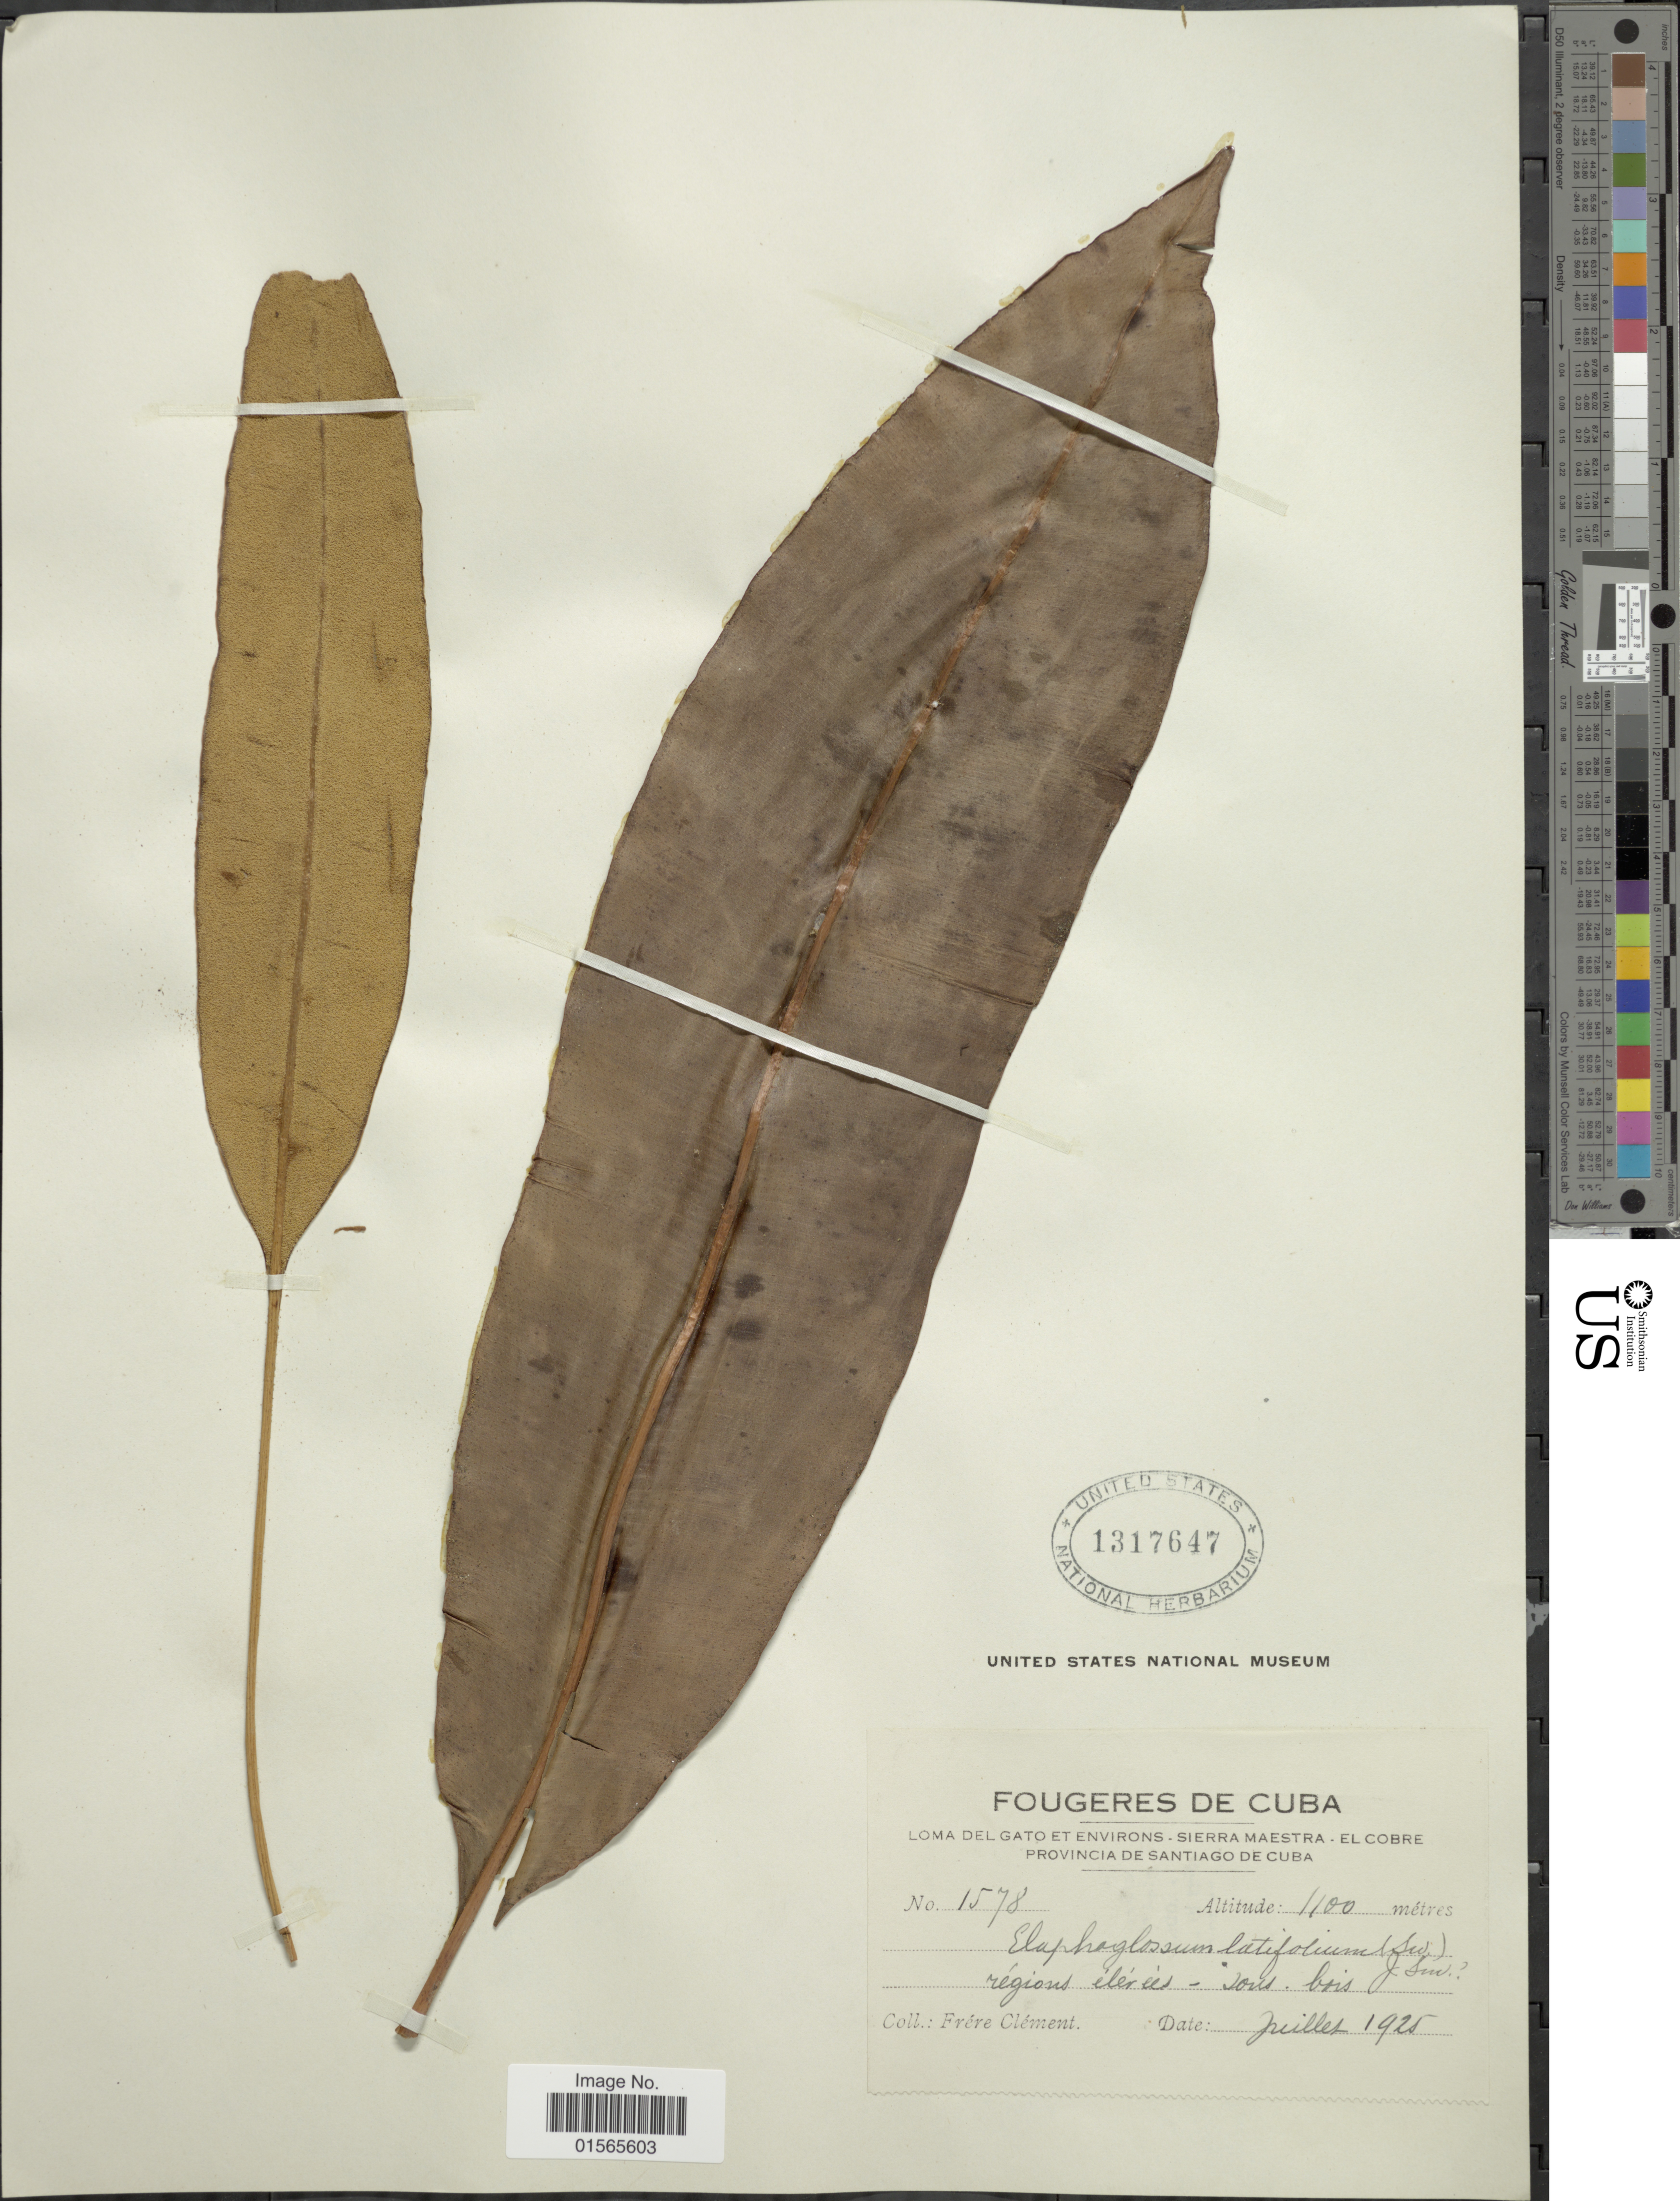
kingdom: Plantae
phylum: Tracheophyta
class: Polypodiopsida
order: Polypodiales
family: Dryopteridaceae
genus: Elaphoglossum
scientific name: Elaphoglossum latifolium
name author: (Sw.) J. Sm.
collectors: B. Clement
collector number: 1578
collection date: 1925-07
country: Cuba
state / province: Santiago de Cuba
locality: Loma del Gato et environs - Sierra Maestra - El Cobre, regions élérées - sous bois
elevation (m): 1100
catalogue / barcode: US 1317647